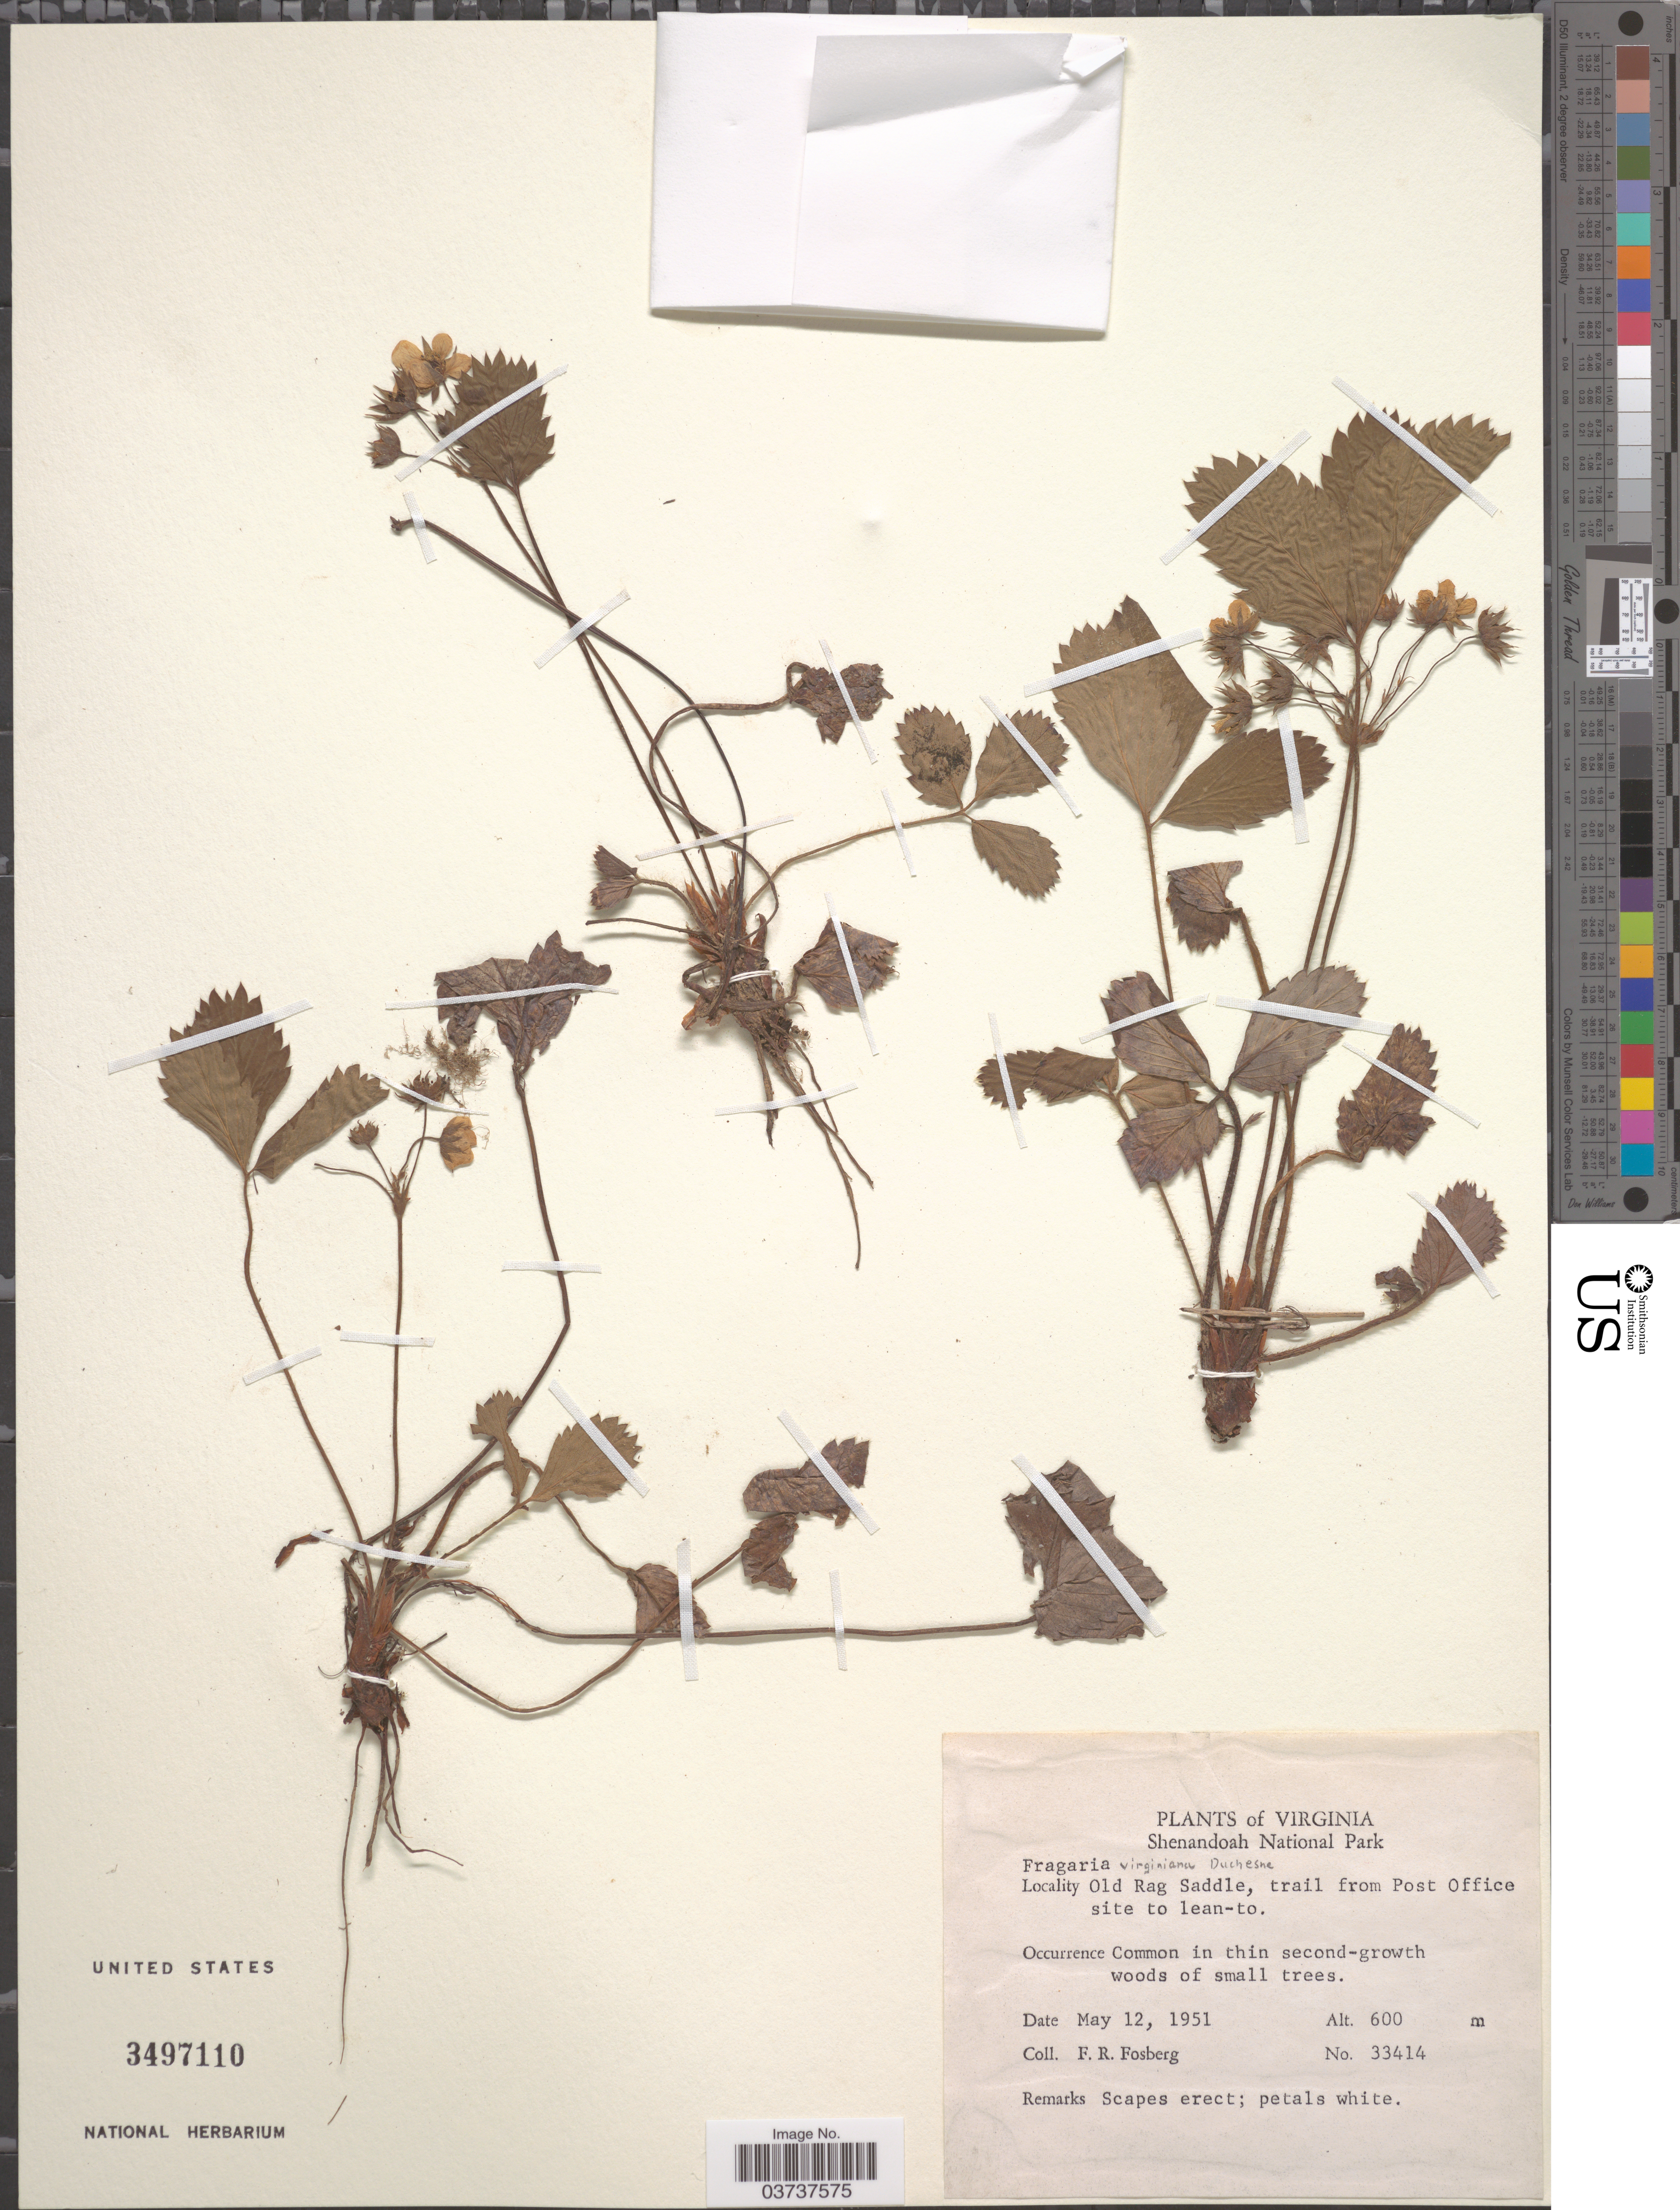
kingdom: Plantae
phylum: Tracheophyta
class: Magnoliopsida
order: Rosales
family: Rosaceae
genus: Fragaria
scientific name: Fragaria virginiana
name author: Mill.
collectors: F. R. Fosberg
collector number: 33414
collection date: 1951-05-12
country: United States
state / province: Virginia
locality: Shenandoah National Park. Old Rag Saddle, trail from Post Office site to lean-to.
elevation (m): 600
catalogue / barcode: US 3497110